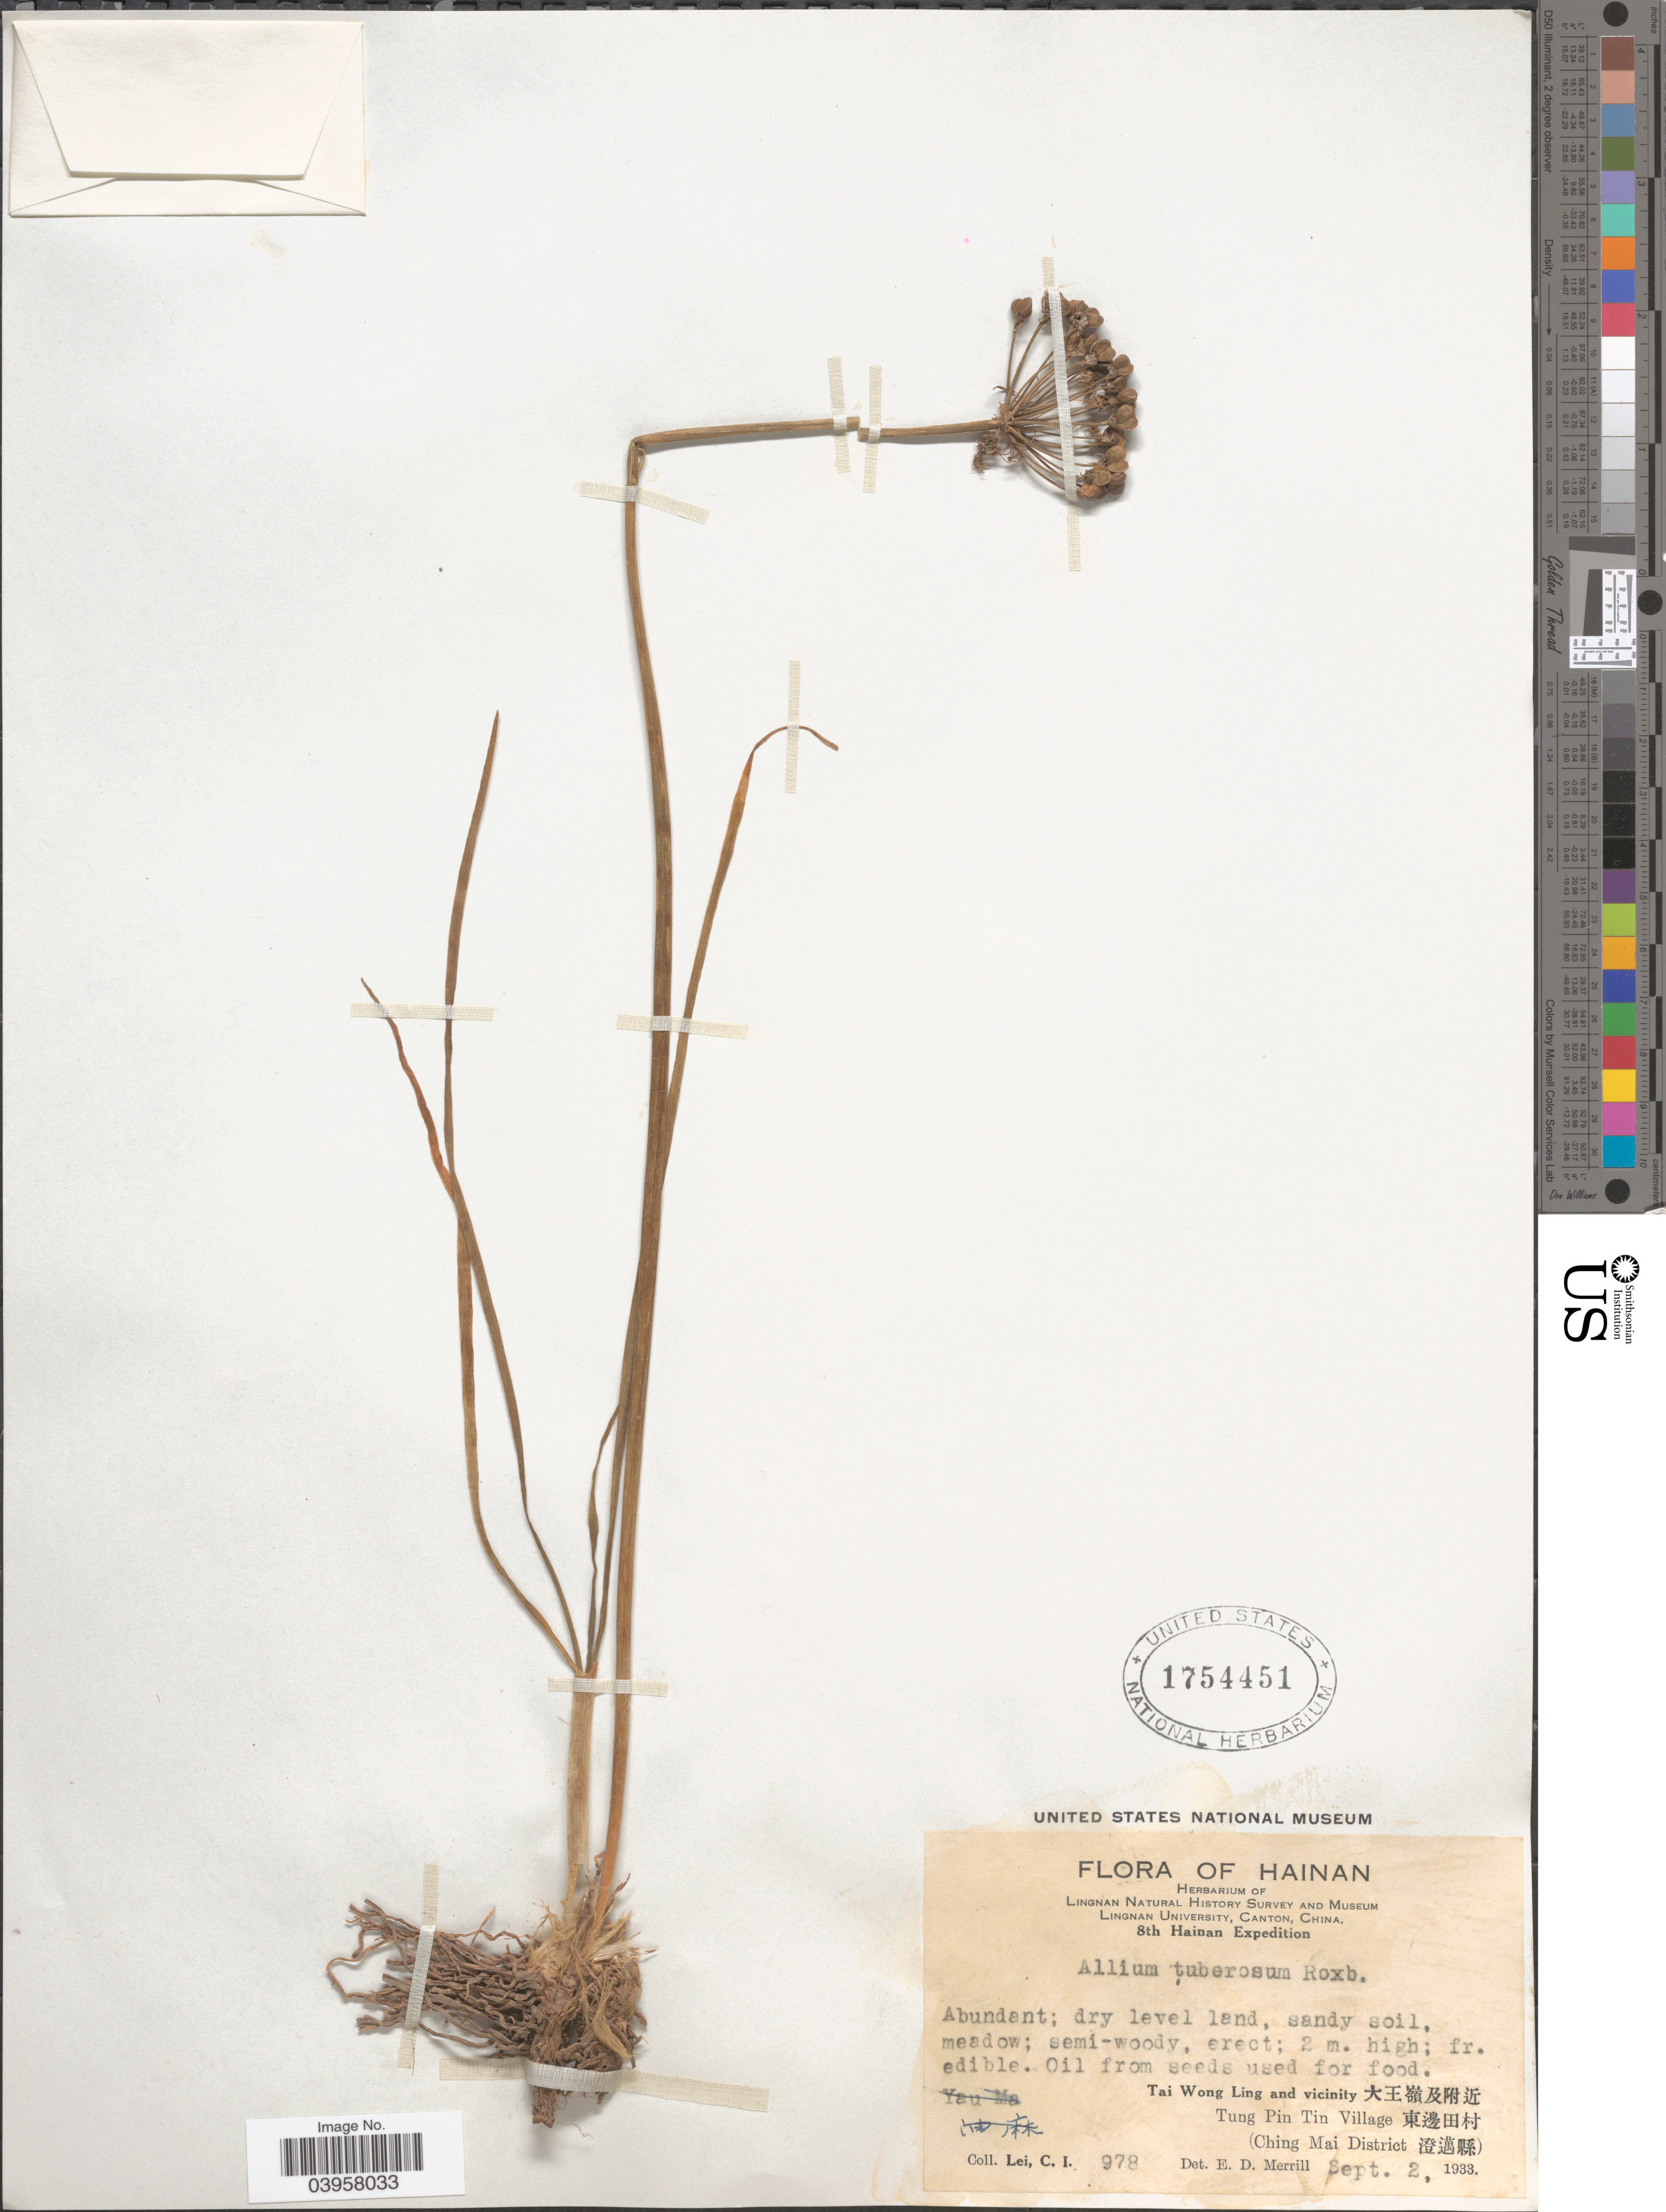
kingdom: Plantae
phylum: Tracheophyta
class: Liliopsida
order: Asparagales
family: Amaryllidaceae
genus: Allium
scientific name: Allium tuberosum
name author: Röttler ex Spreng.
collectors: C. I. Lei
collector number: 978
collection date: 1933-09-02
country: China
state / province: Hainan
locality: Tai Wong Ling and vicinity. Tung Pin Tin Village. (Ching Mai District.)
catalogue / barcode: US 1754451